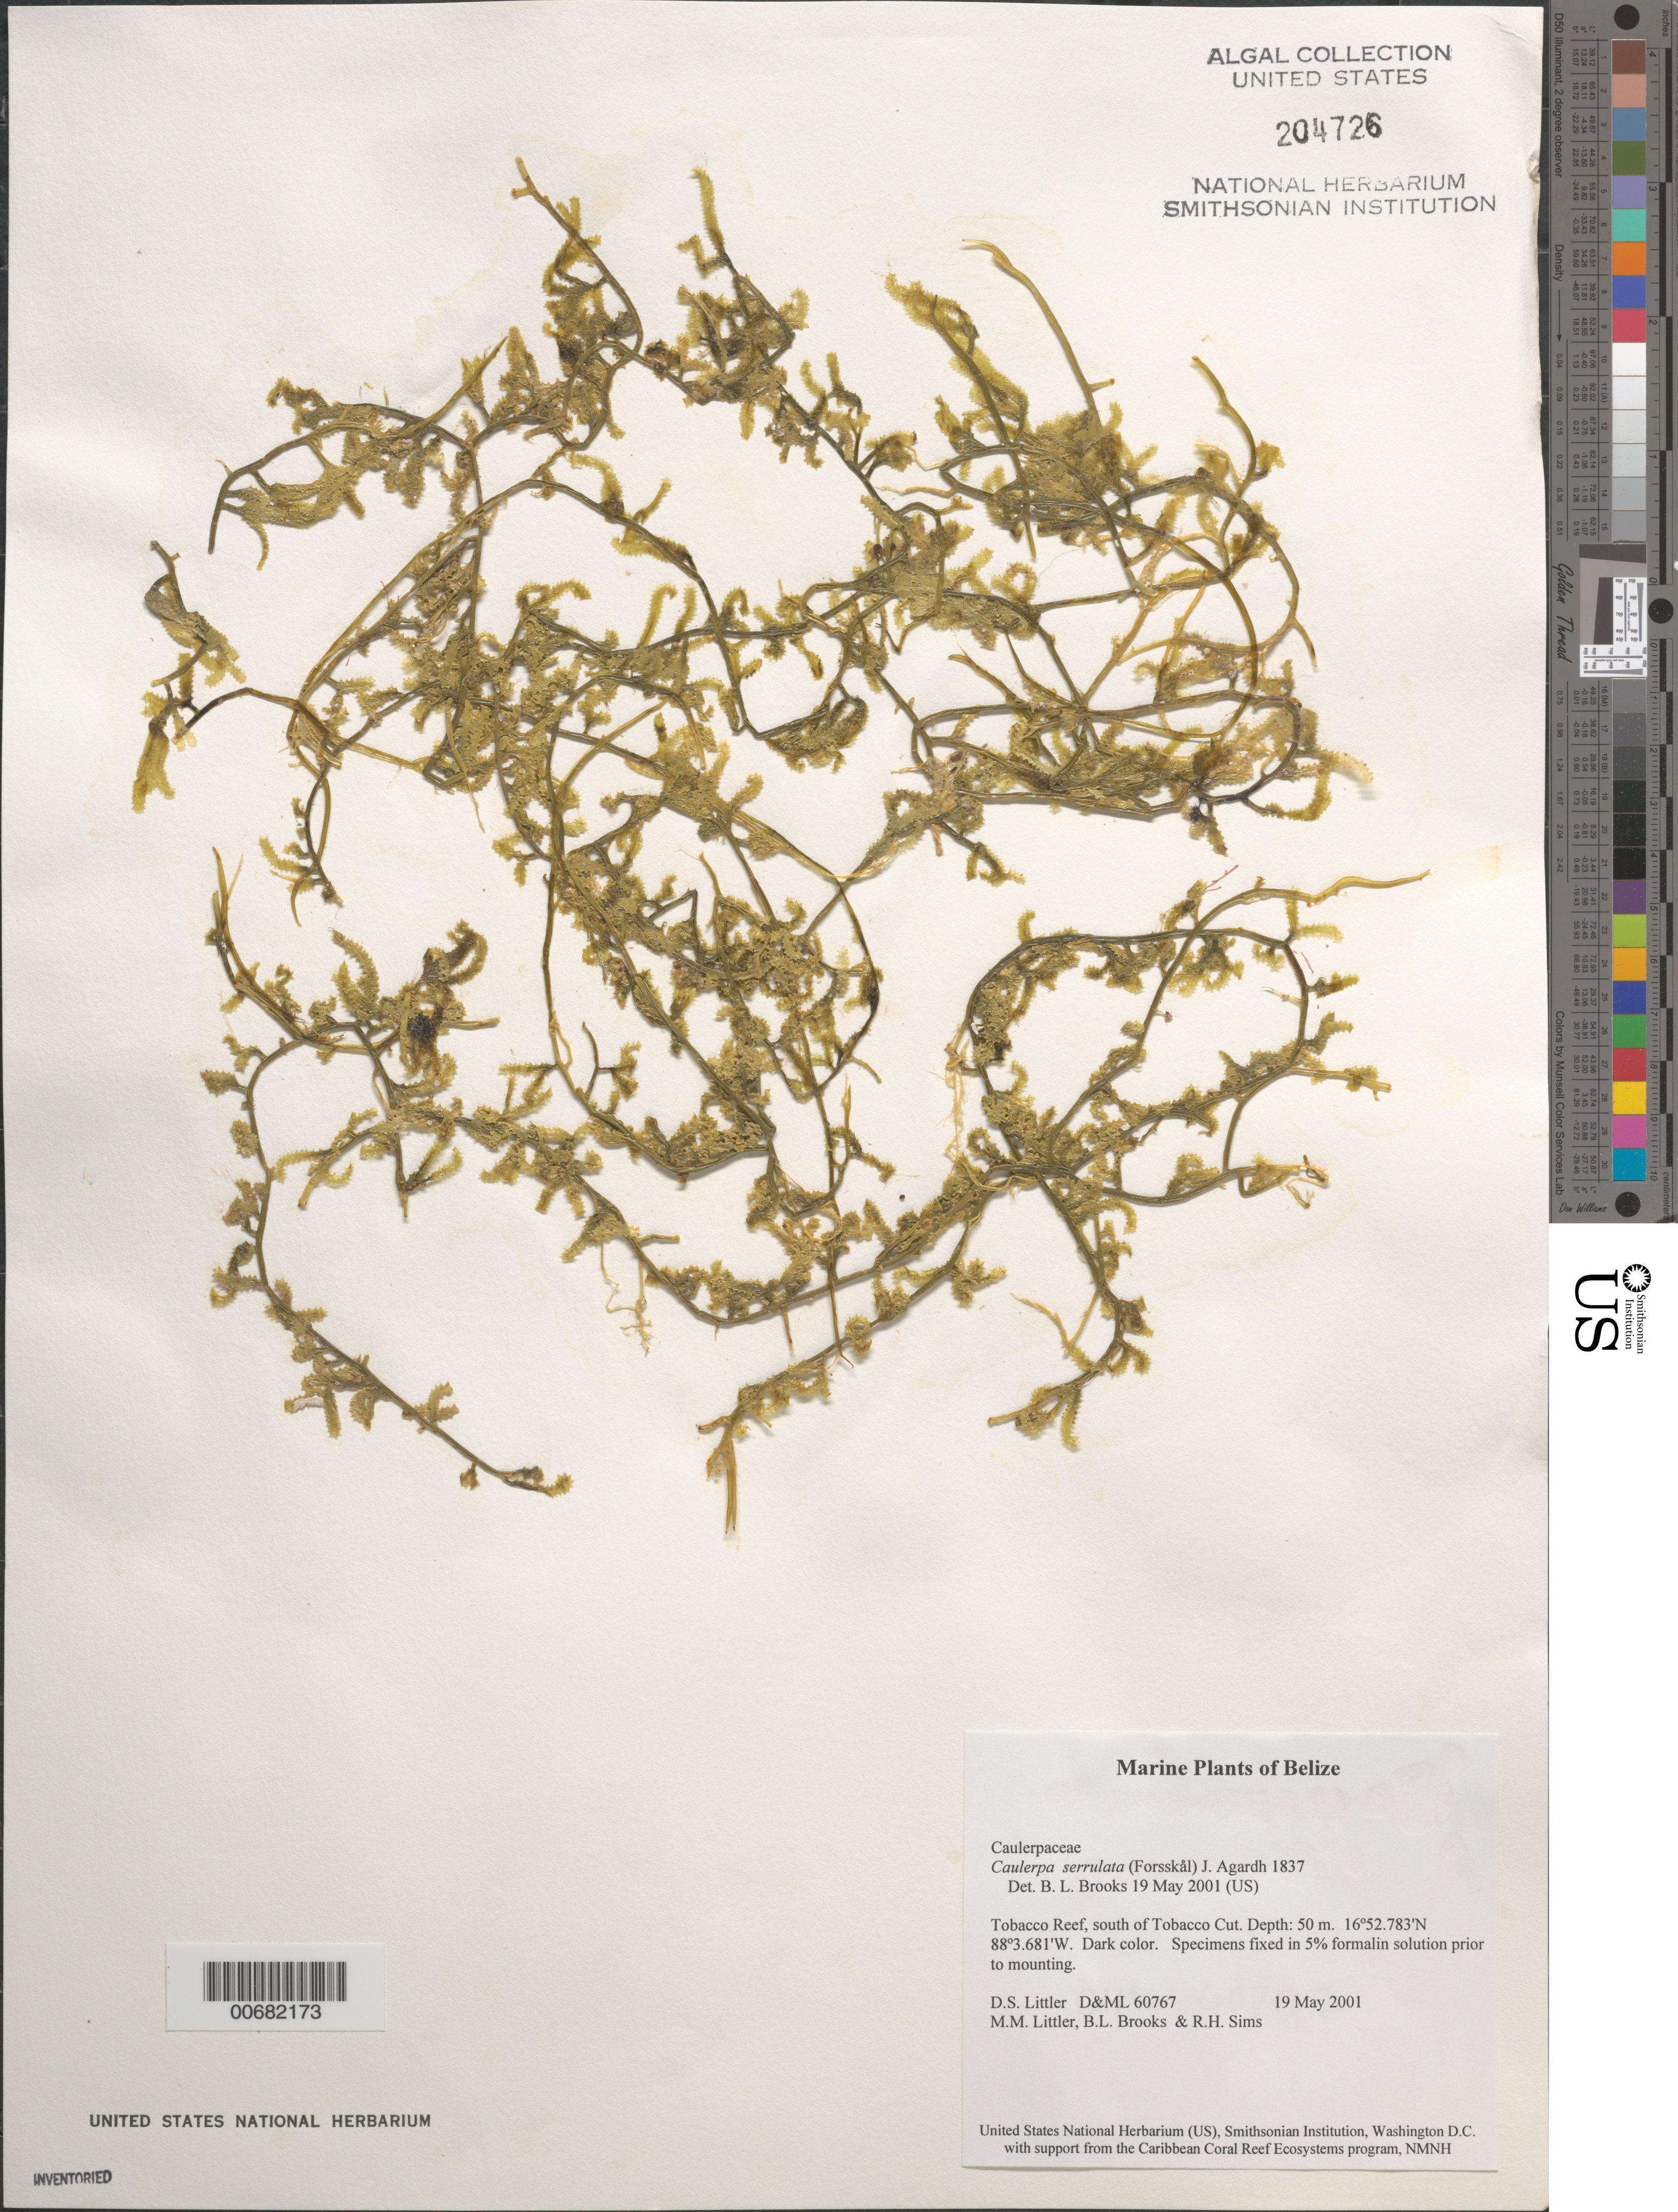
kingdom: Plantae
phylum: Chlorophyta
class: Ulvophyceae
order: Bryopsidales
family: Caulerpaceae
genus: Caulerpa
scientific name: Caulerpa serrulata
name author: (Forssk.) J. Agardh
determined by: Brooks, B. L., (BOT), Smithsonian Institution - National Museum of Natural History (UNITED STATES)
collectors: D. S. Littler, M. M. Littler, B. Brooks & R. H. Sims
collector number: D&ML 60767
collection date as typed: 19 May 2001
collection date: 2001-05-19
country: Belize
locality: Tobacco Reef, south of Tobacco Cut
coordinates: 16 52.783' N, 88 3.681' W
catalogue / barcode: US 204726